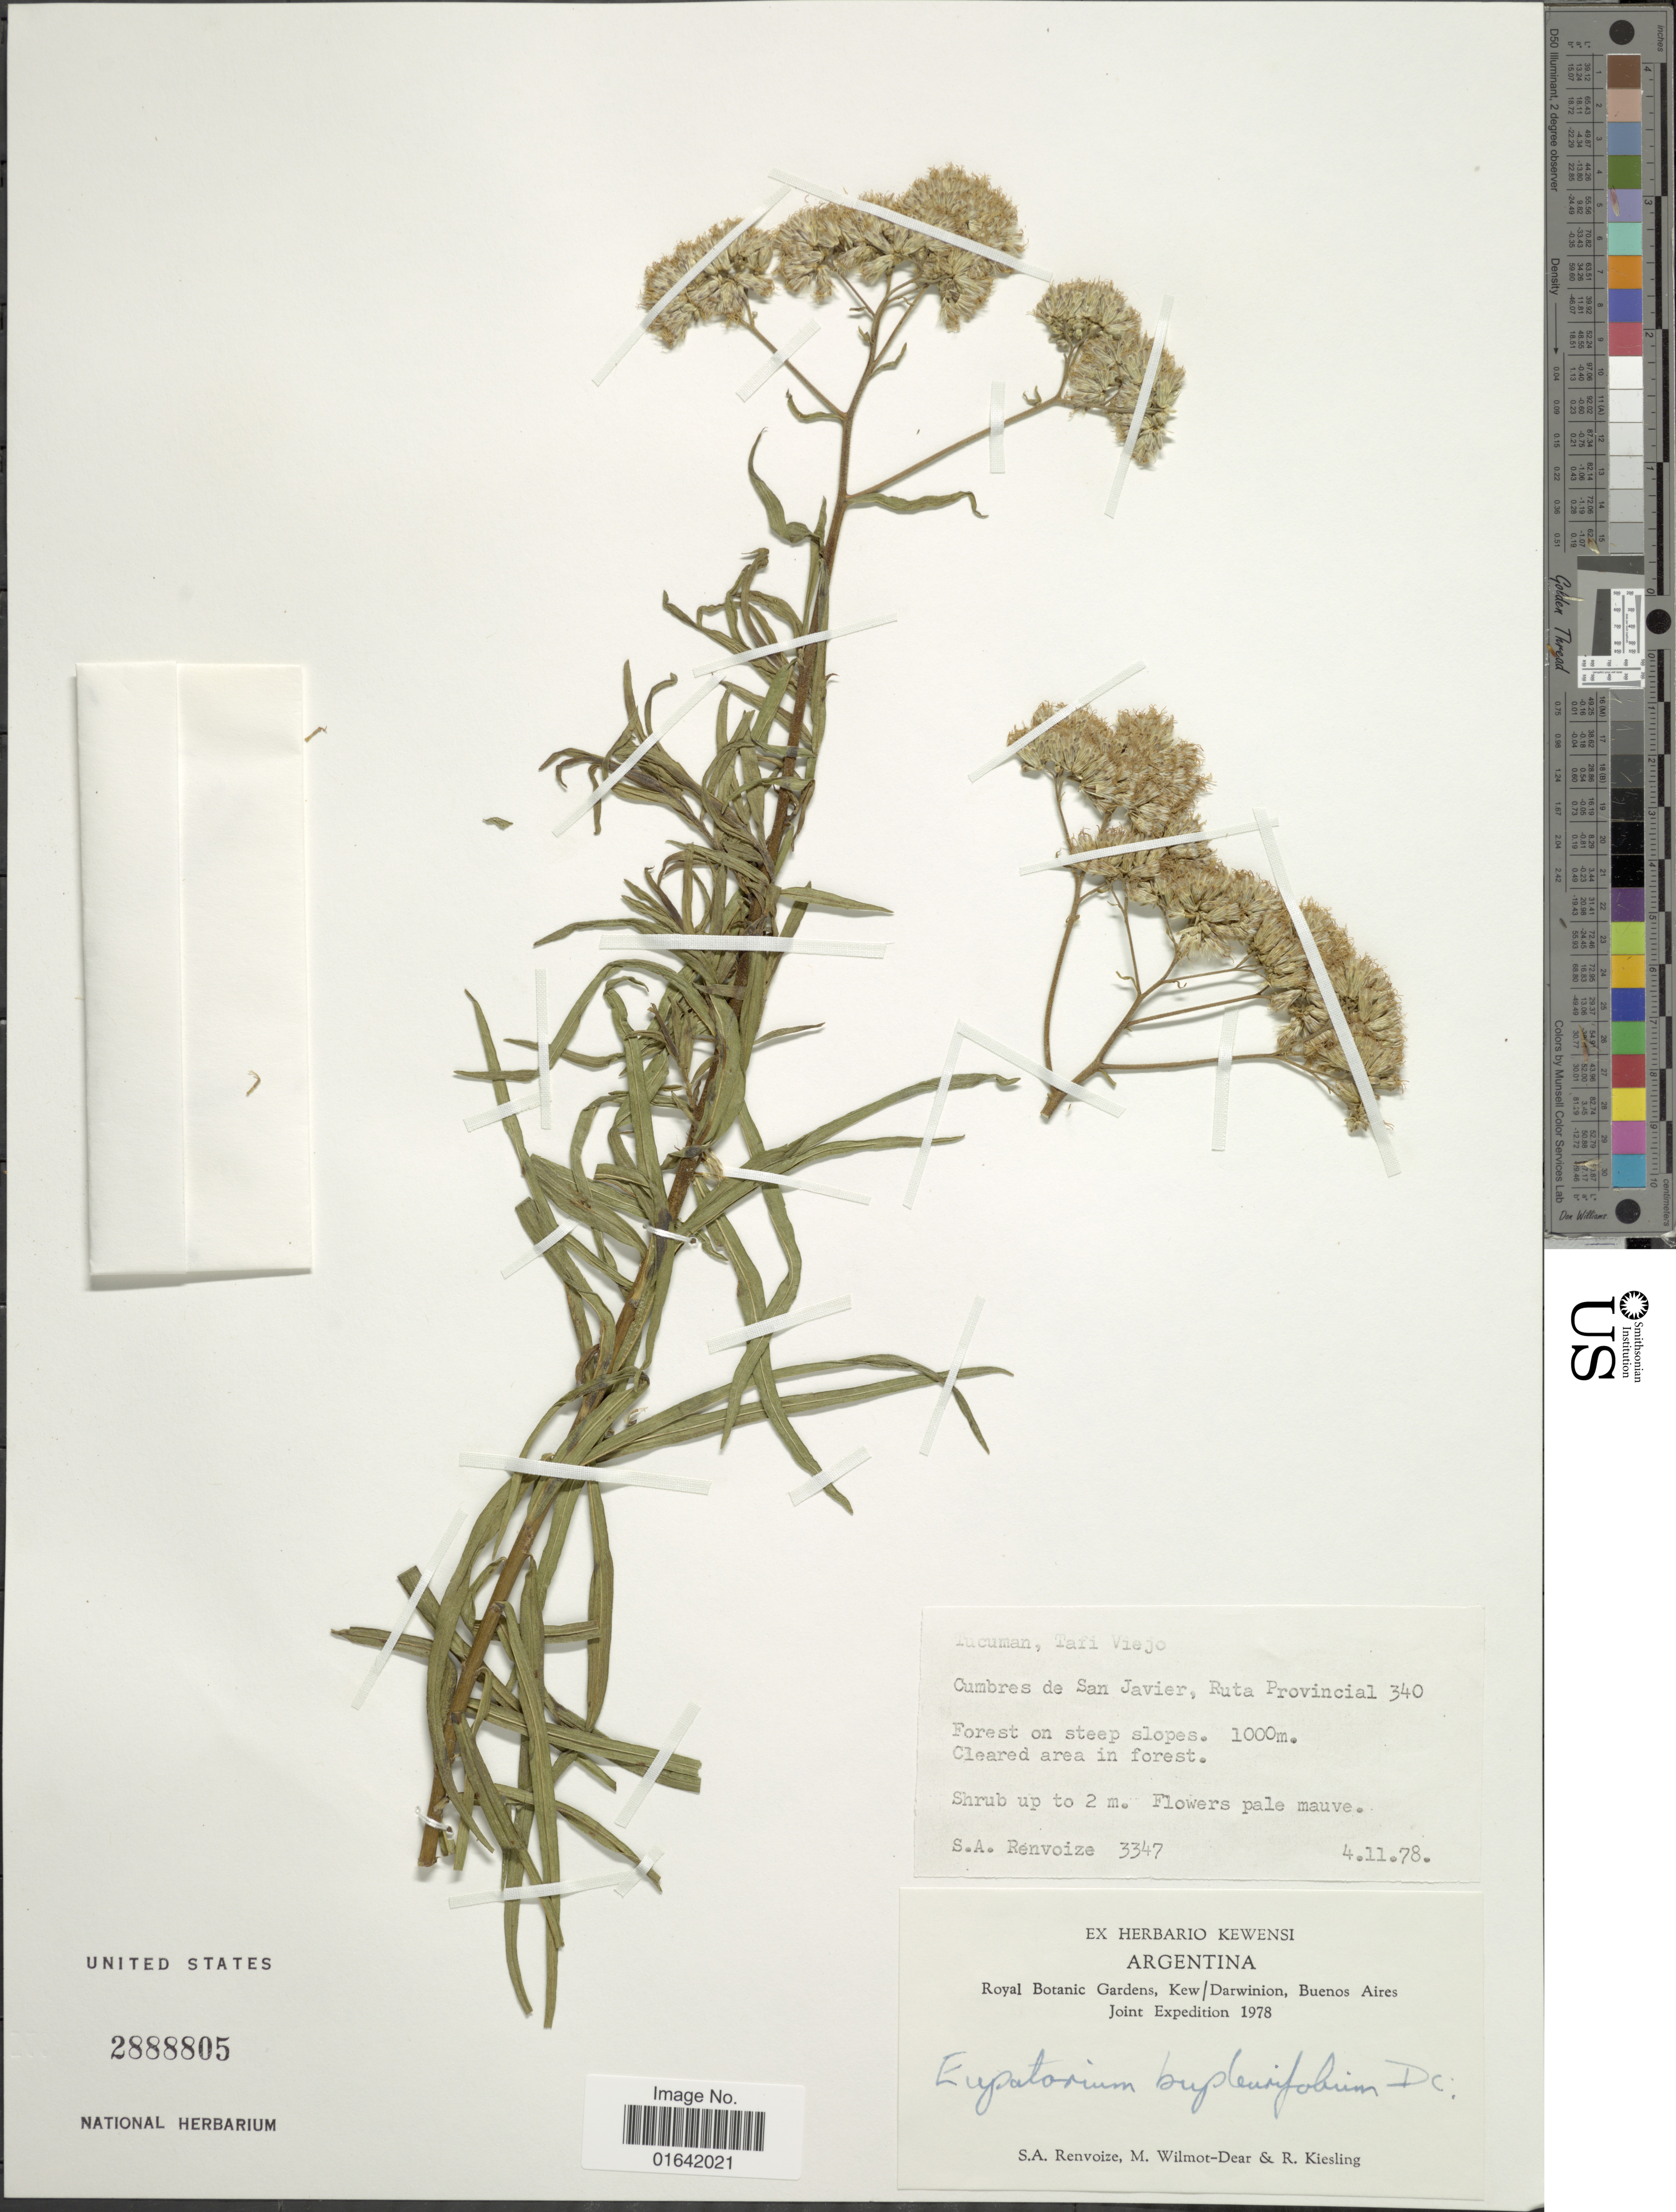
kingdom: Plantae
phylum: Tracheophyta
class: Magnoliopsida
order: Asterales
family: Asteraceae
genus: Campovassouria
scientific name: Campovassouria bupleurifolia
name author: (DC.) R.M. King & H. Rob.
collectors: S. A. Renvoize, M. Wilmot-Dear & R. Kiesling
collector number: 3347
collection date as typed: Transcribed d/m/y: 4/11/78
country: Argentina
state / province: Tucuman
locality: Tafi, Viejo, cumbres de San Javier, Ruta Provincial 340, cleared area in forest.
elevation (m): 1000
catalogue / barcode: US 2888805